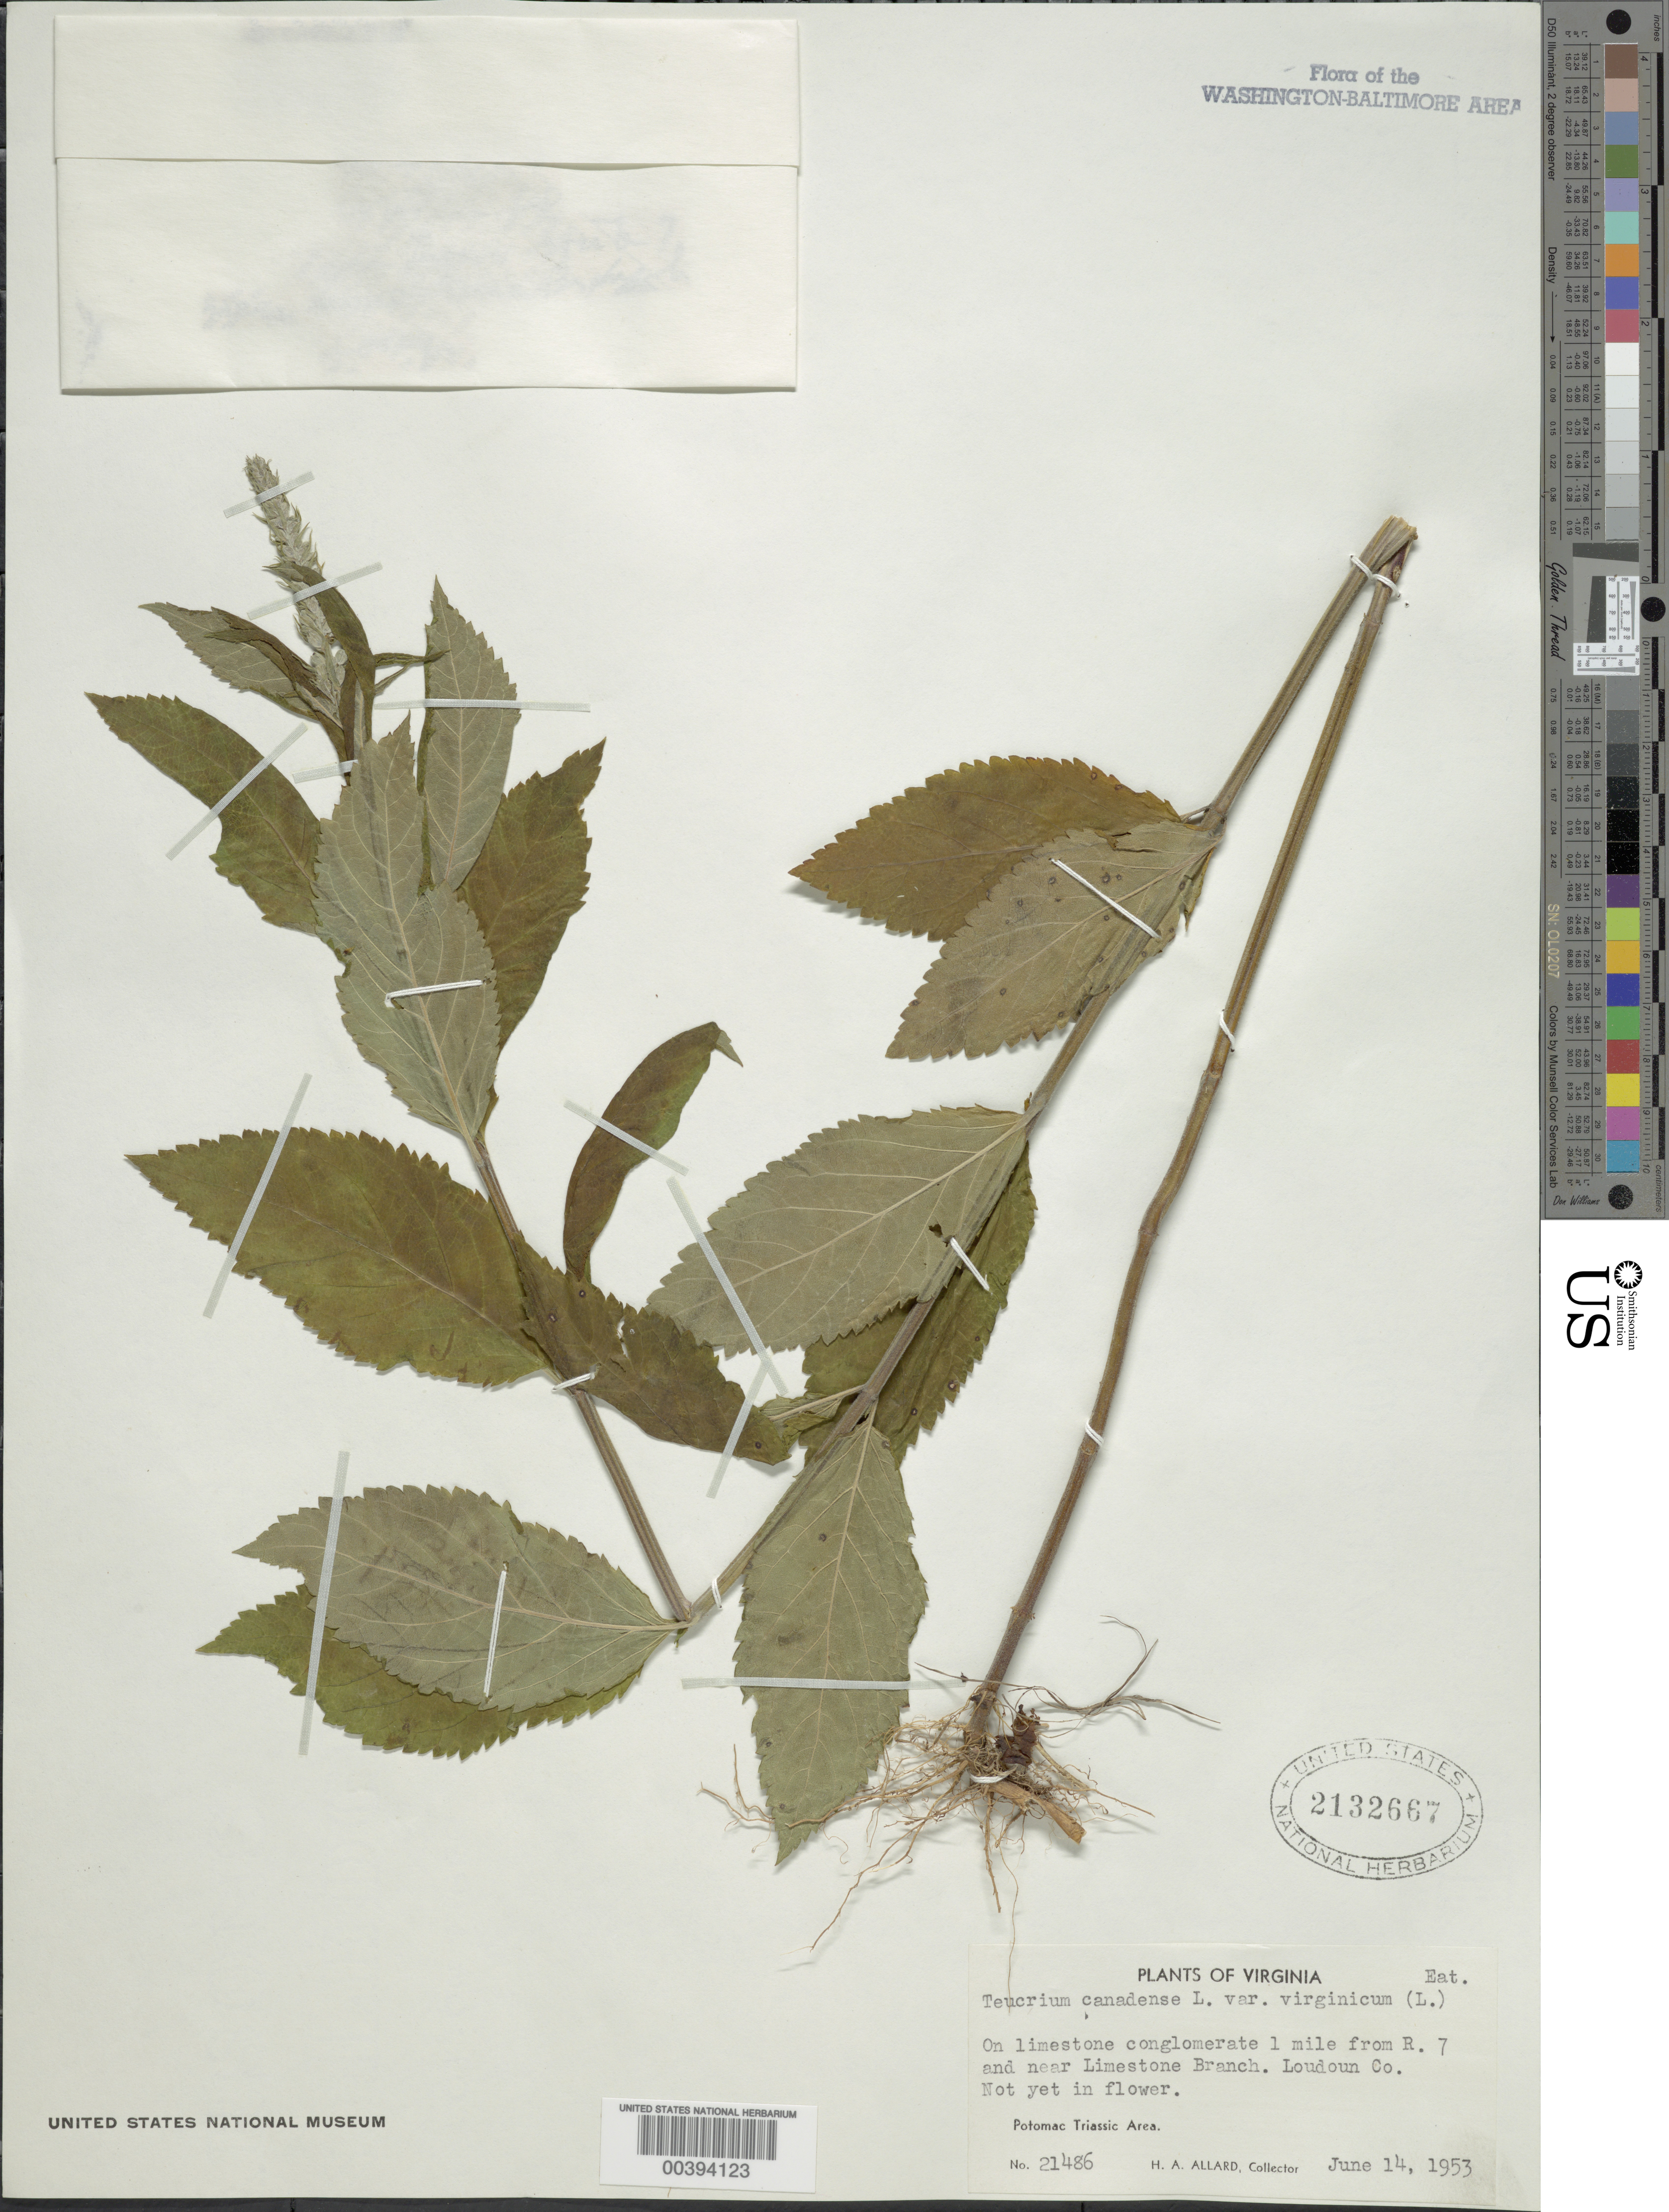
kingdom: Plantae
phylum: Tracheophyta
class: Magnoliopsida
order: Lamiales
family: Lamiaceae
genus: Teucrium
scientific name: Teucrium canadense var. virginicum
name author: L.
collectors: H. A. Allard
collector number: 21486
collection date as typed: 14 Jun 1953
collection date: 1953-06-14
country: United States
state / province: Virginia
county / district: Loudoun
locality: Near Limestone Branch and Route 7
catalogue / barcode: US 2132667